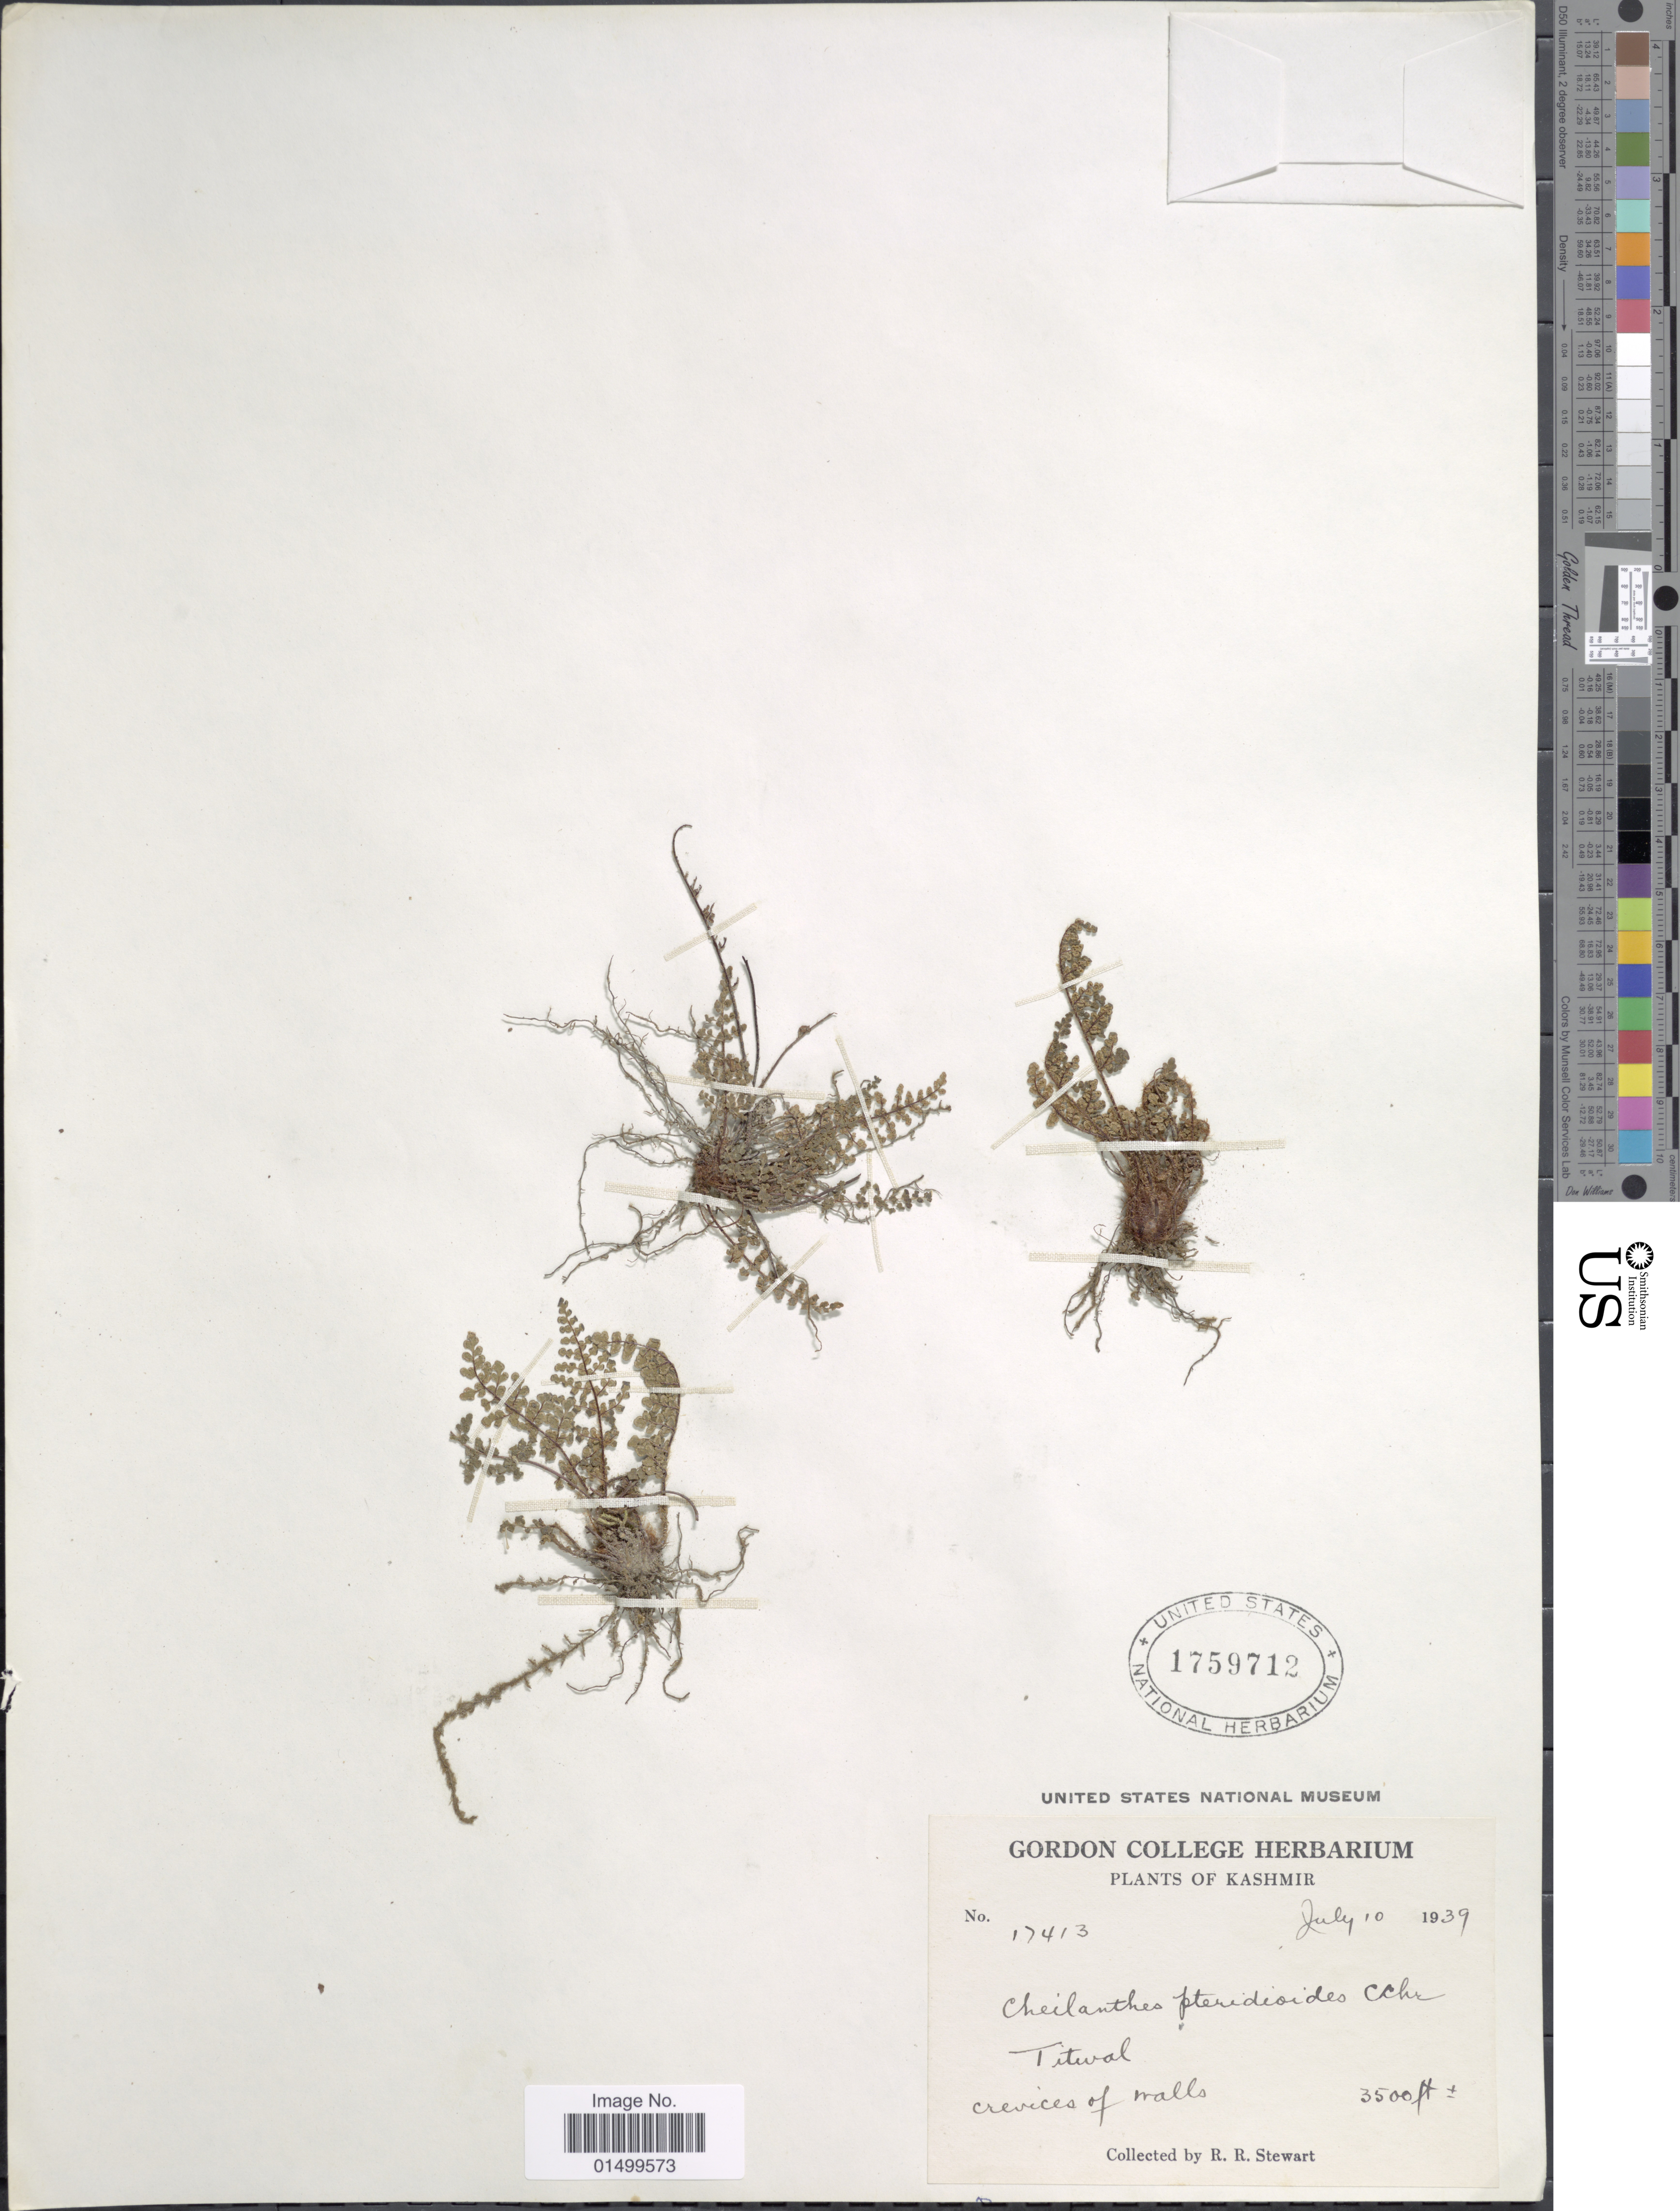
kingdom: Plantae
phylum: Tracheophyta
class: Polypodiopsida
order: Polypodiales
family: Pteridaceae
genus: Cheilanthes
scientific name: Cheilanthes pteridioides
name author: (Reichard) C. Chr.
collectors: R. R. Stewart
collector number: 17413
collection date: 1939-07-10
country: India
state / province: Jammu and Kashmir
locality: Titwal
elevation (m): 1067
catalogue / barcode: US 1759712